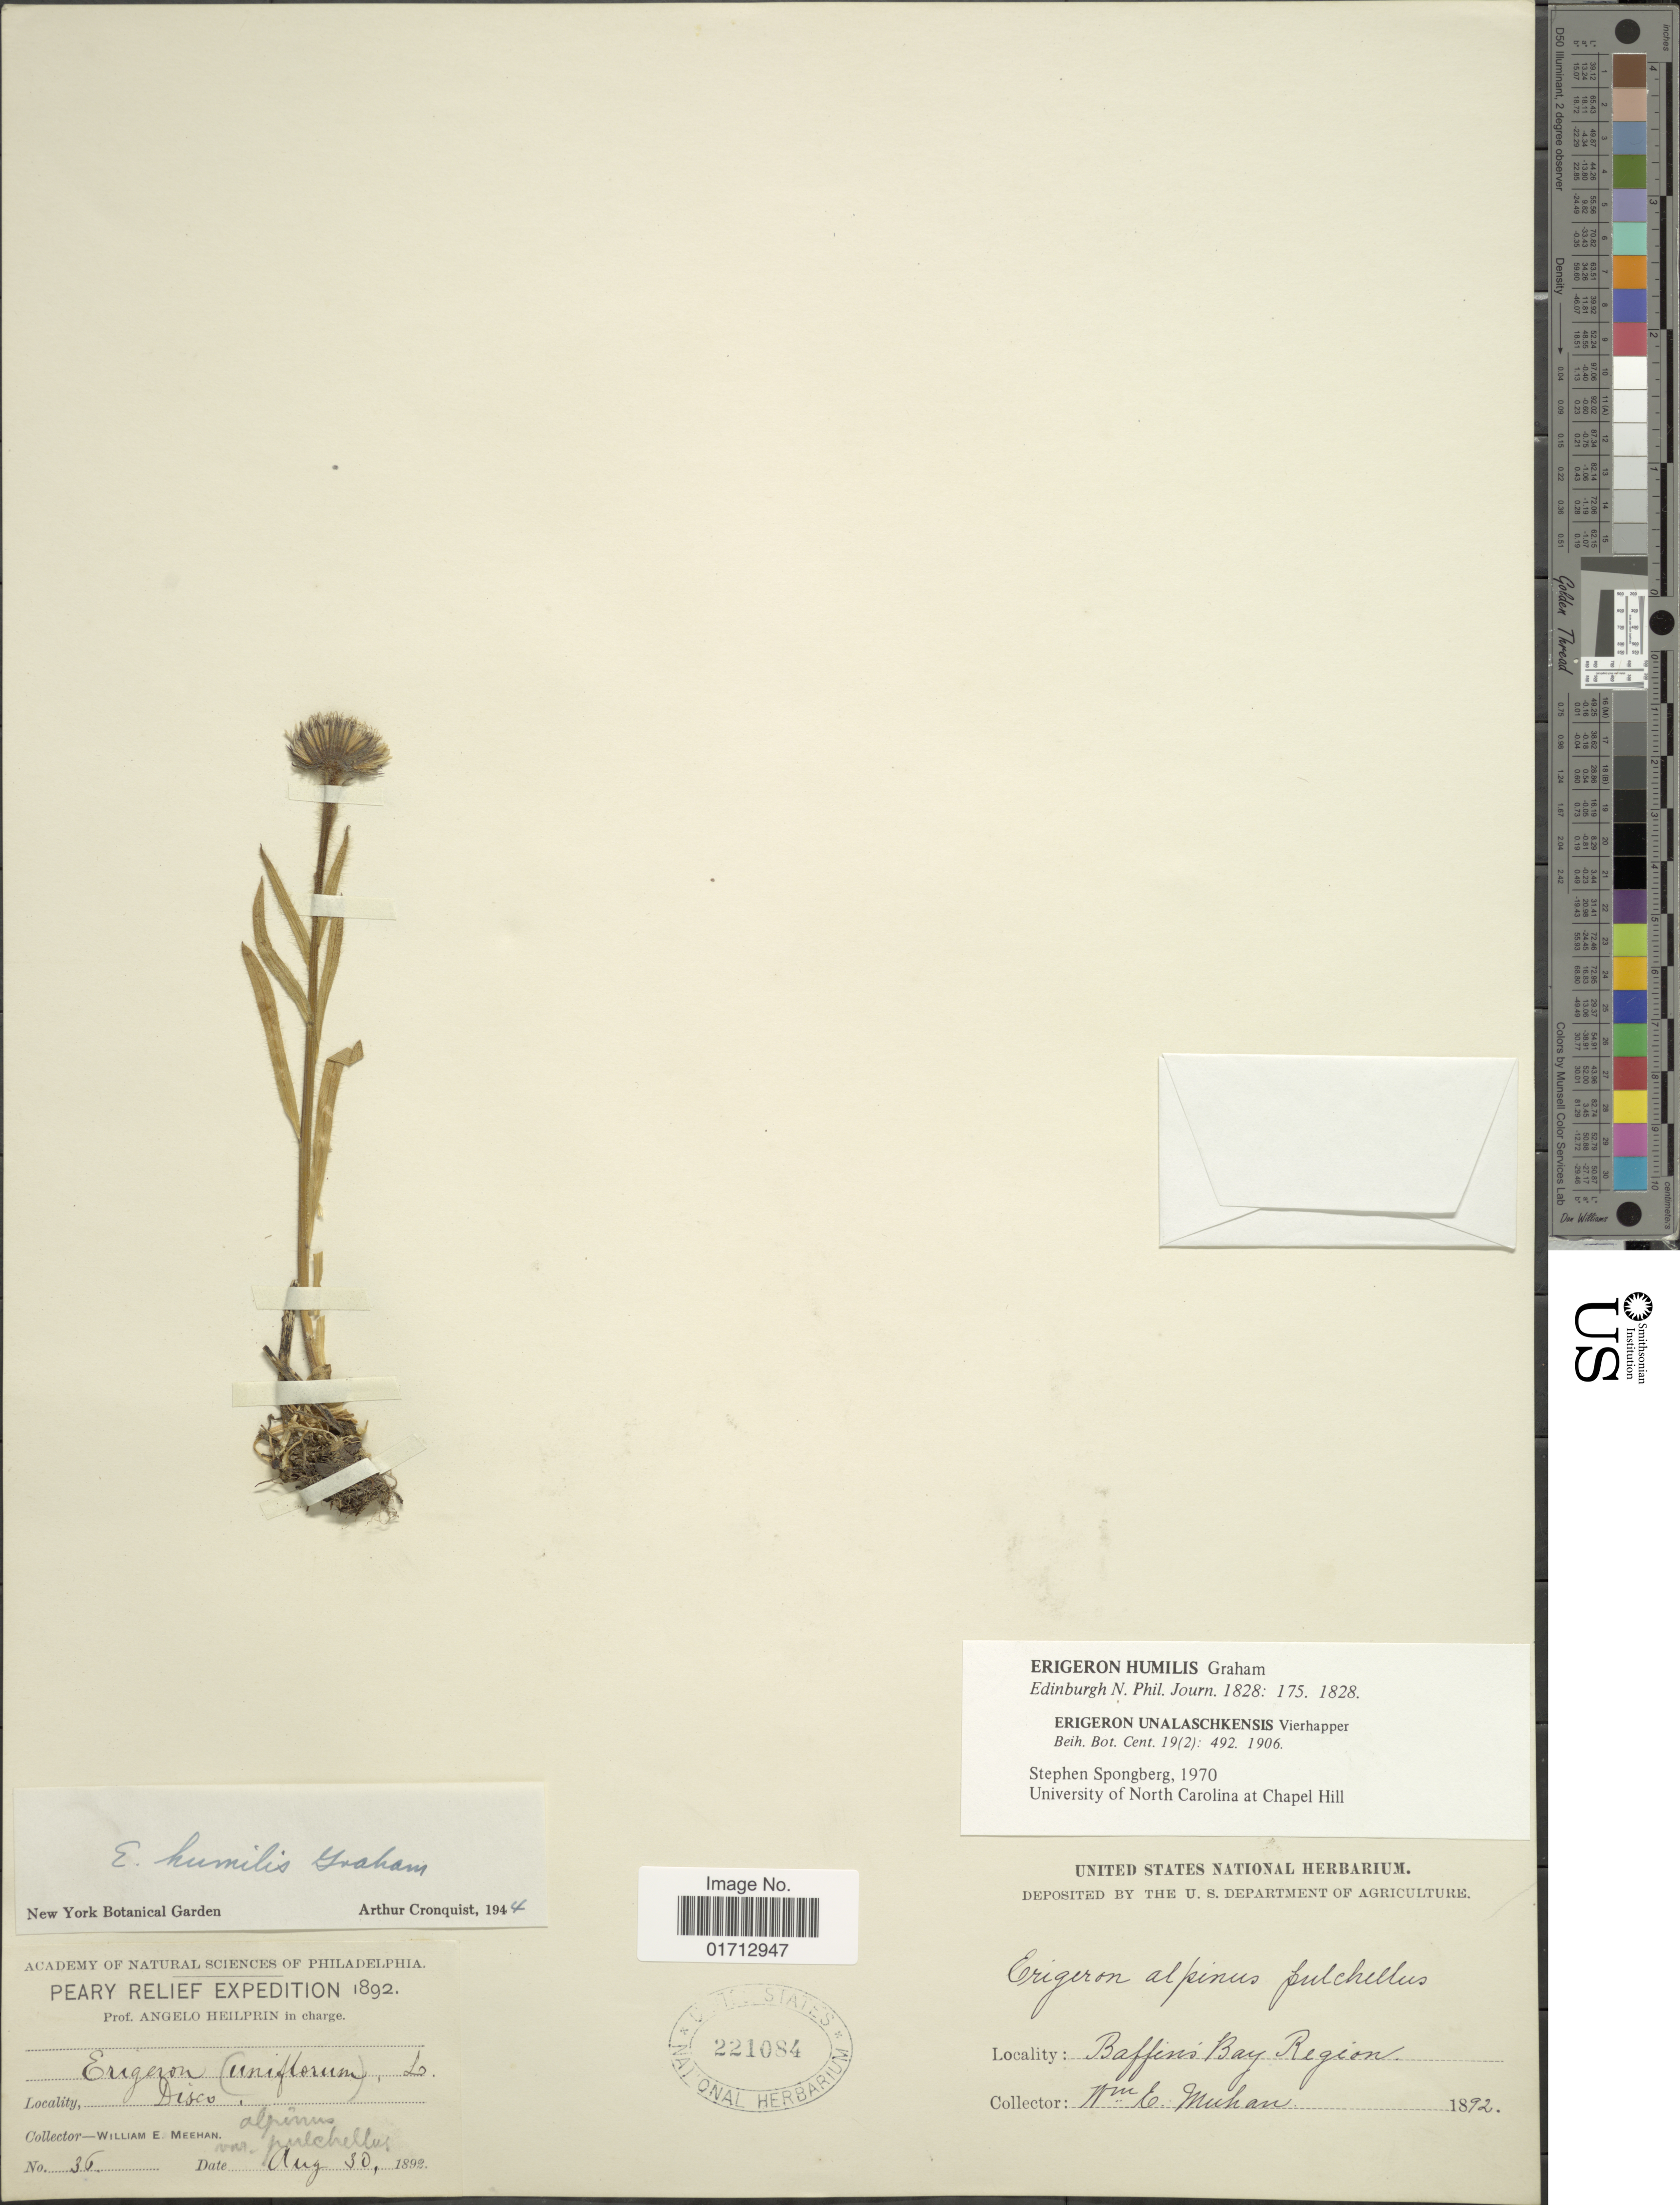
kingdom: Plantae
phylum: Tracheophyta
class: Magnoliopsida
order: Asterales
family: Asteraceae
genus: Erigeron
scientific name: Erigeron humilis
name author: Graham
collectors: W. Meehan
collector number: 36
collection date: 1892-08-30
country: Greenland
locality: Baffin Bay Region, Disco.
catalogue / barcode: US 221084